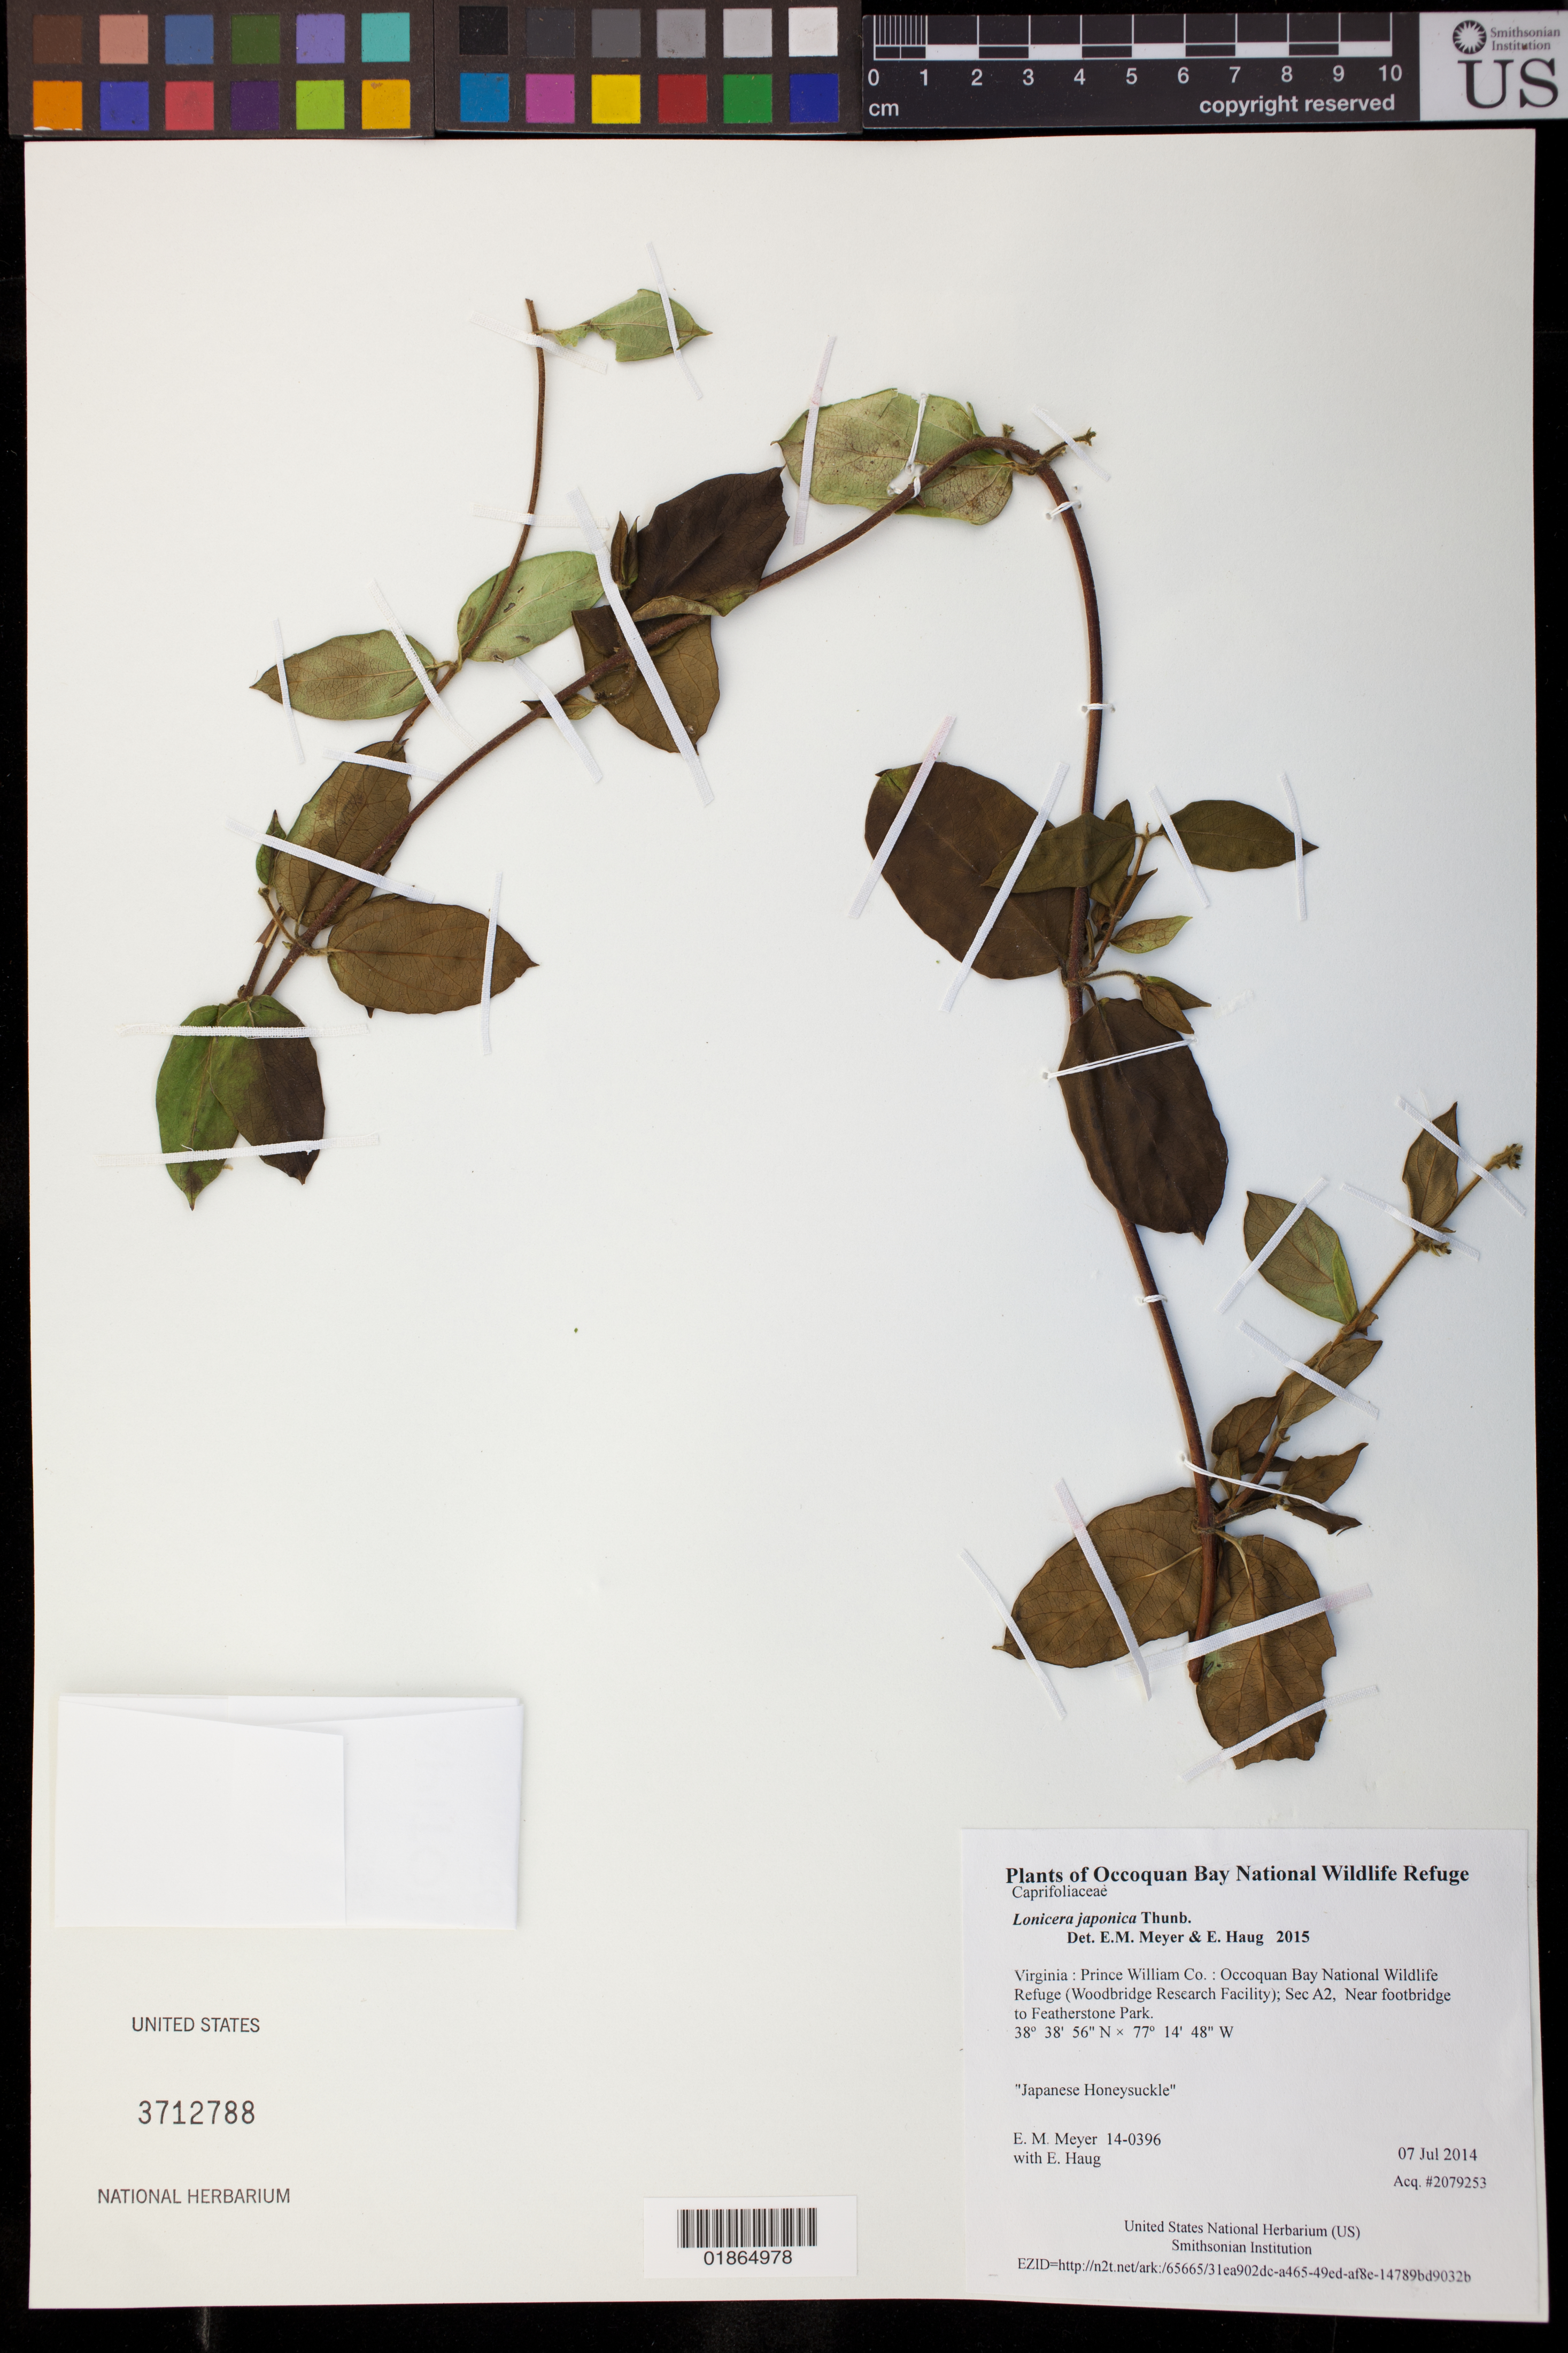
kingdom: Plantae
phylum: Tracheophyta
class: Magnoliopsida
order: Dipsacales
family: Caprifoliaceae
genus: Lonicera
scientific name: Lonicera japonica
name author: Thunb.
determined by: Meyer, E. M.; Haug, E.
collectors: E. M. Meyer & E. Haug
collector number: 14-0396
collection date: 2014-07-07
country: United States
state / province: Virginia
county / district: Prince William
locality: Occoquan Bay National Wildlife Refuge (Woodbridge Research Facility); Sec A2, Near footbridge to Featherstone Park.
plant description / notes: Japanese Honeysuckle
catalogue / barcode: US 3712788